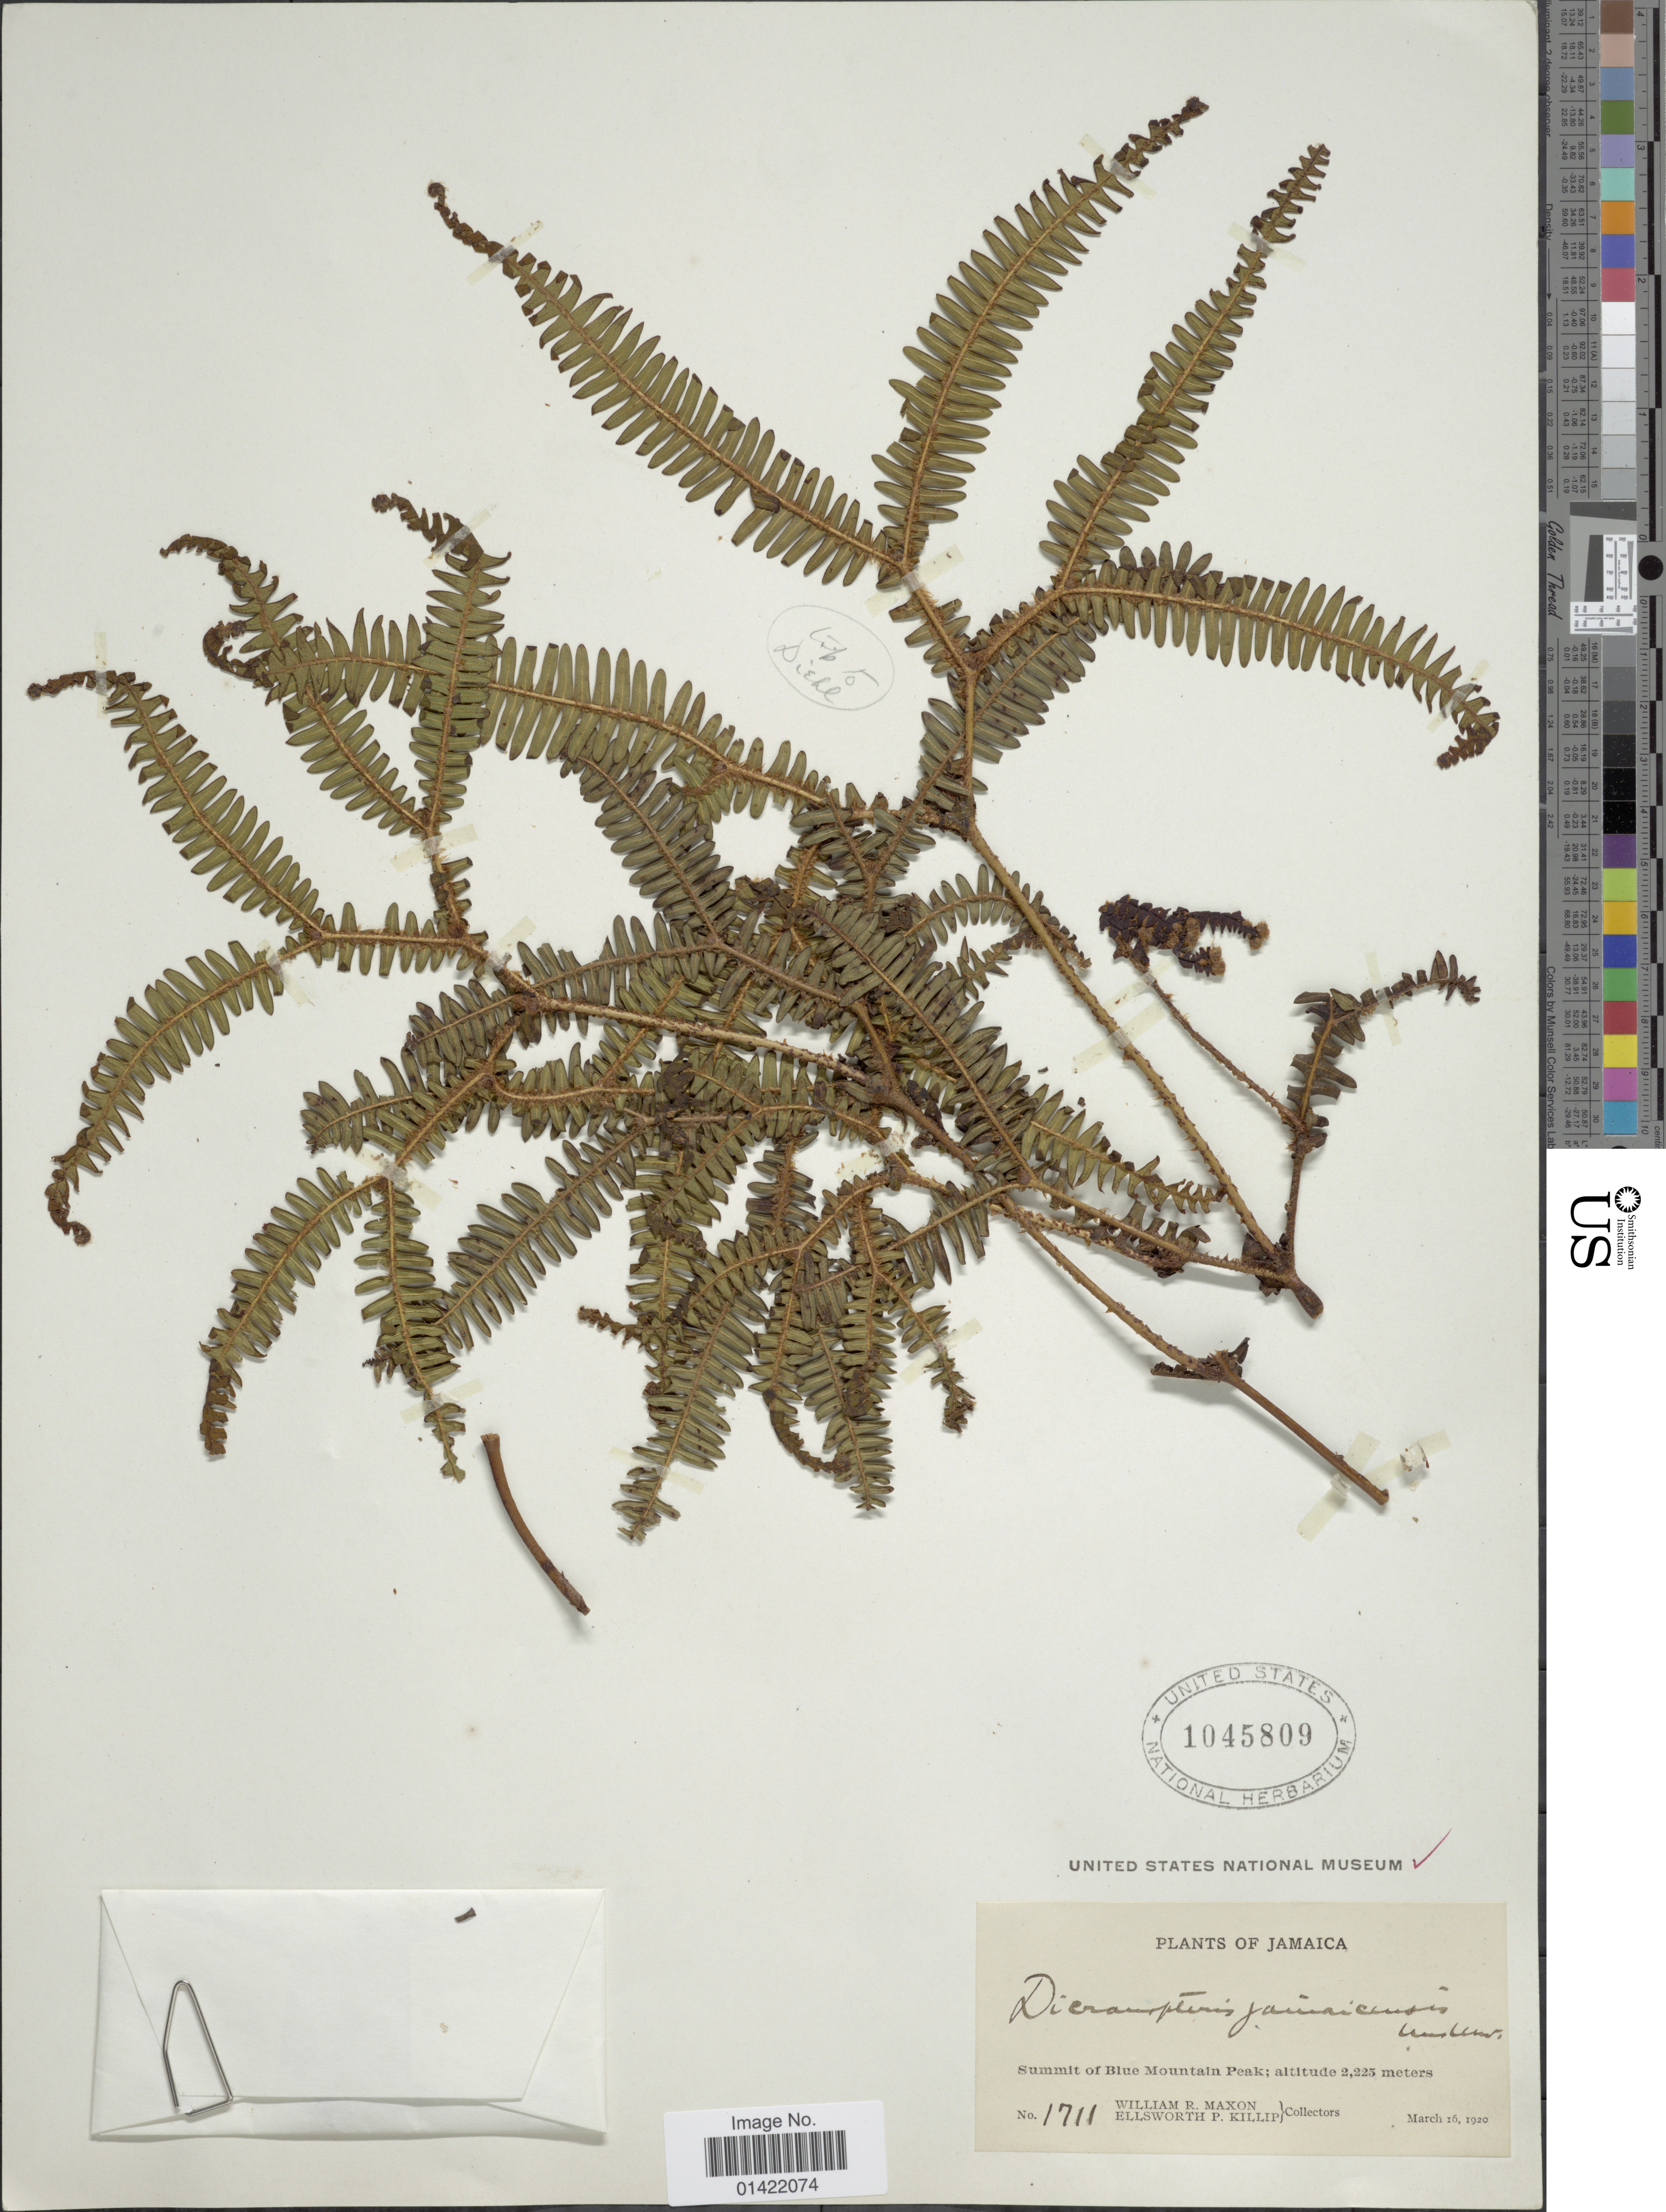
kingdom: Plantae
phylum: Tracheophyta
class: Polypodiopsida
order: Gleicheniales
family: Gleicheniaceae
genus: Sticherus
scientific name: Sticherus jamaicensis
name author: (Underw.) Nakai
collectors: W. R. Maxon & E. P. Killip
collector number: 1711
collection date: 1920-03-16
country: Jamaica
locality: Summit of Blue Mountain Peak.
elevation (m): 2225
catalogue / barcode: US 1045809